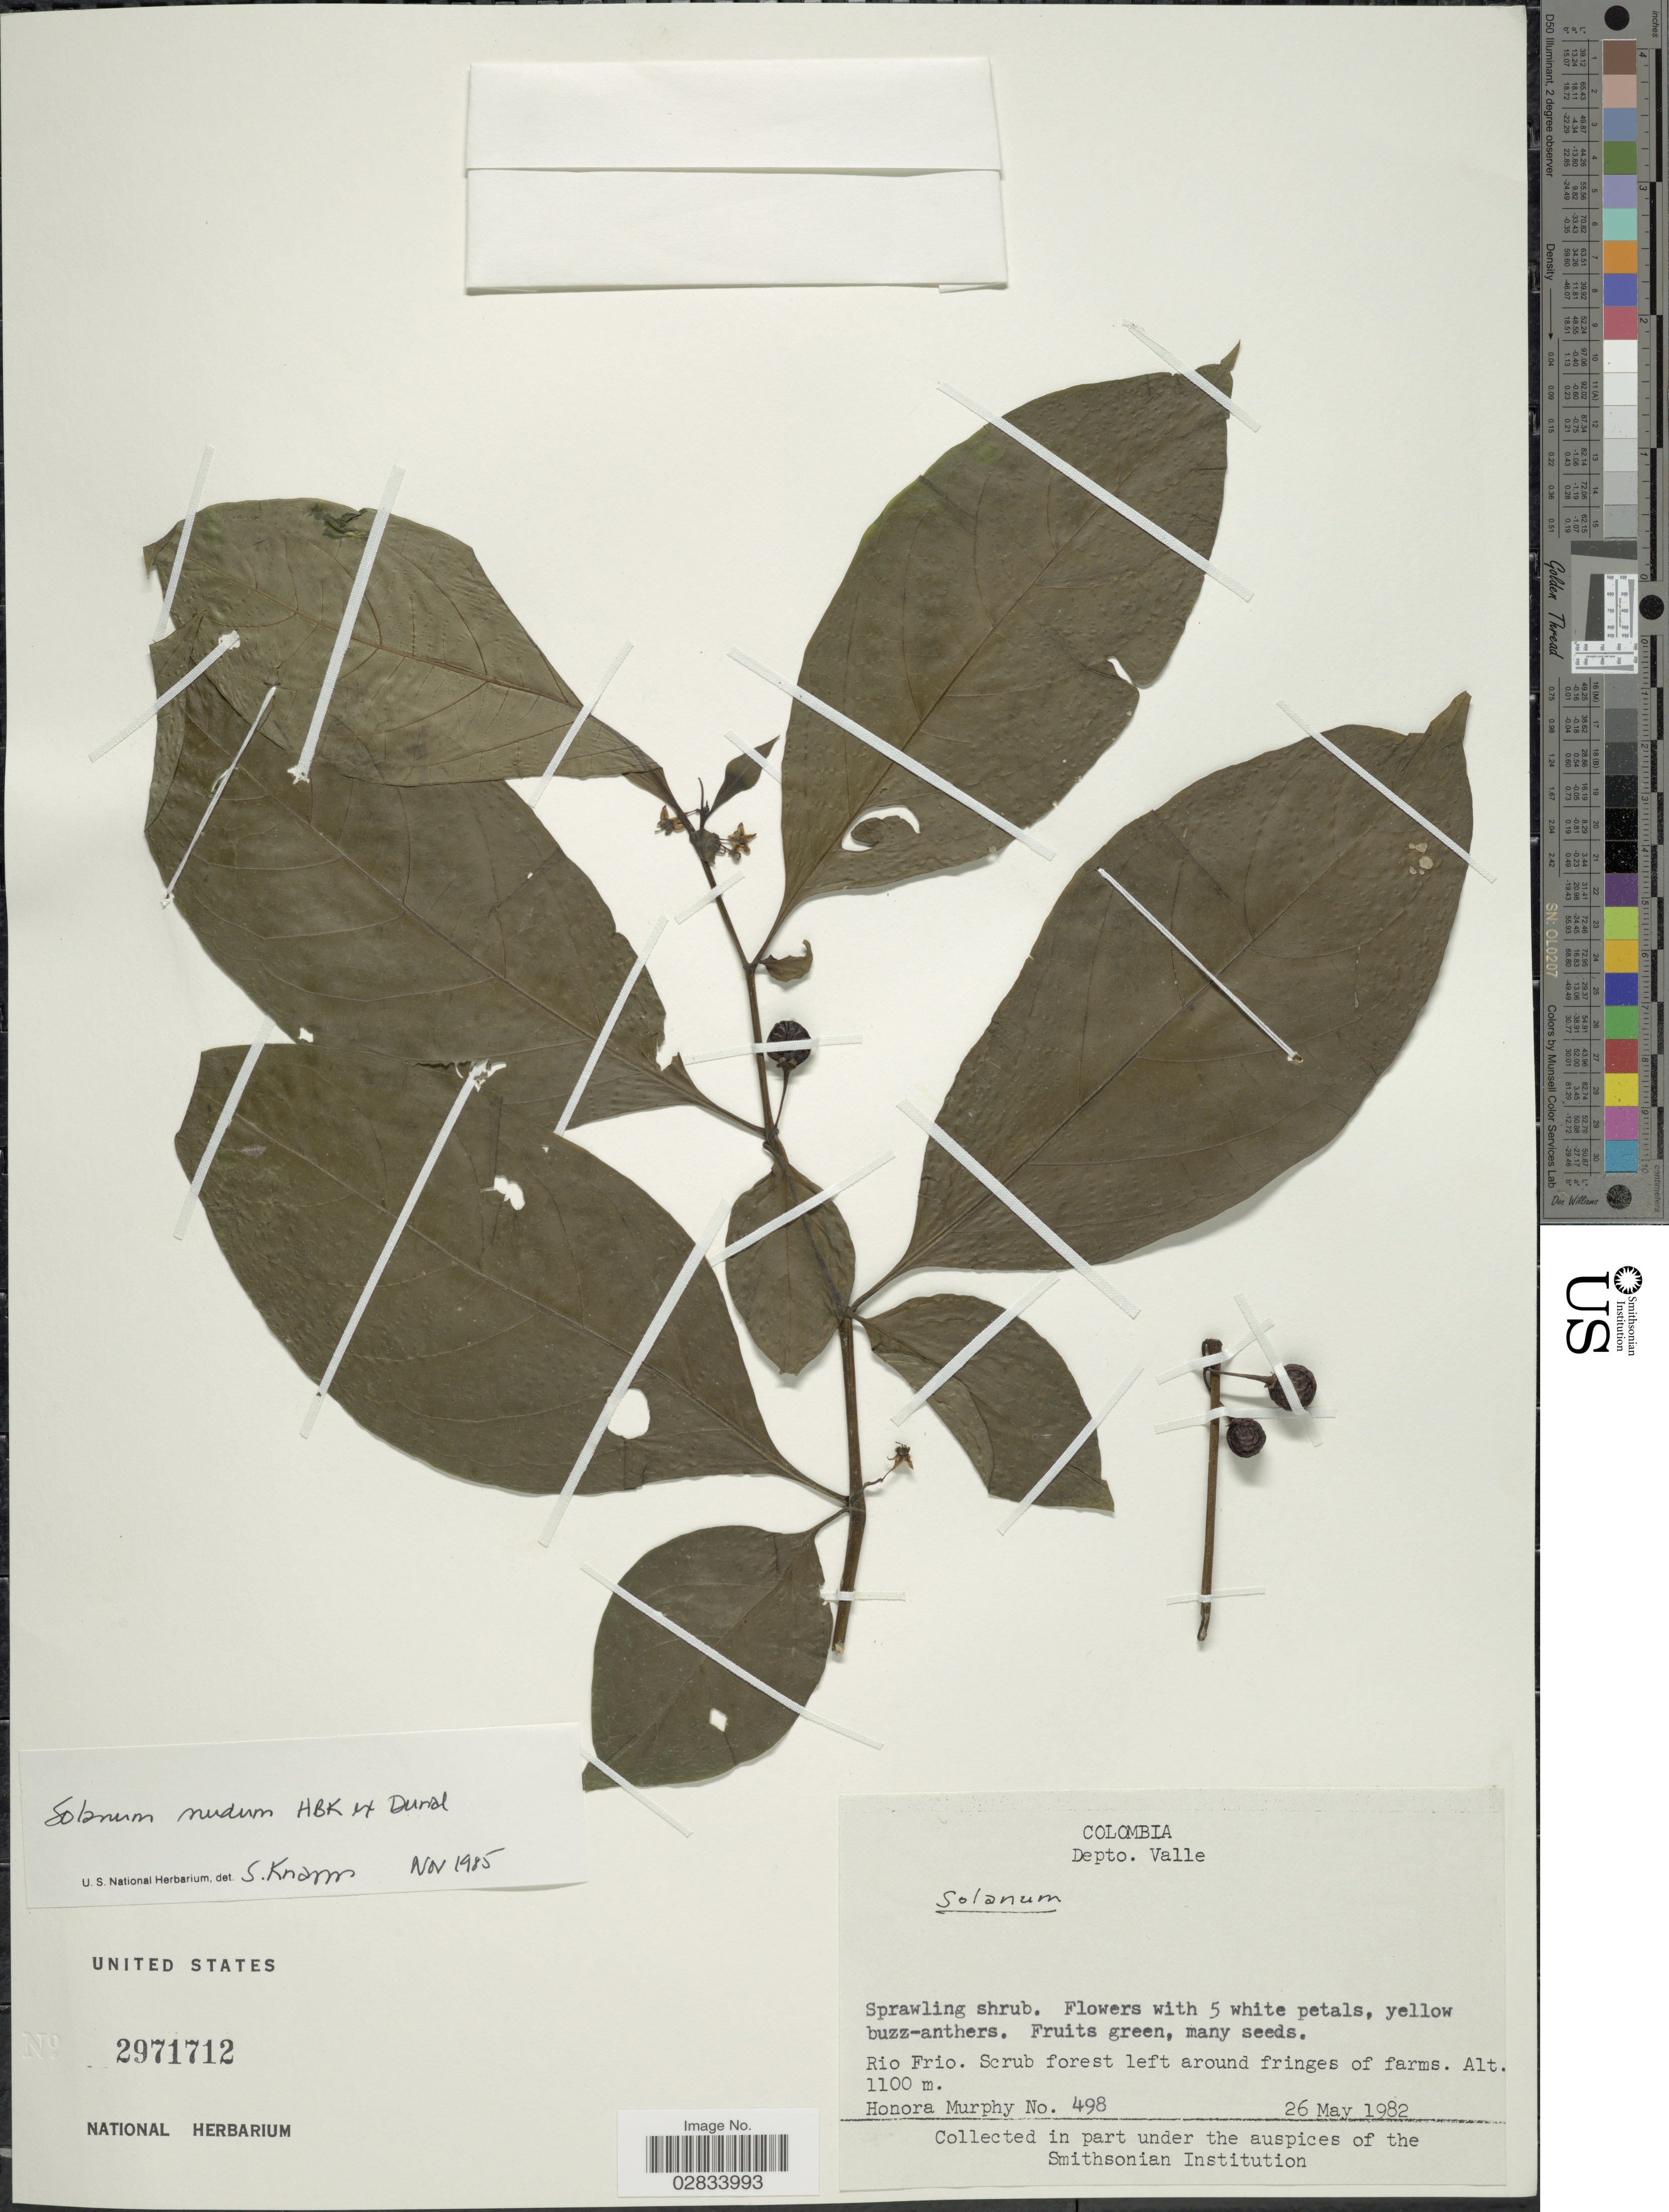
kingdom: Plantae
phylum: Tracheophyta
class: Magnoliopsida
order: Solanales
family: Solanaceae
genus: Solanum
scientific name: Solanum nudum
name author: Dunal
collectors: H. Murphy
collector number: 498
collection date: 1982-05-26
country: Colombia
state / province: Valle del Cauca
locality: Depto. Valle, Rio Frio, Scrub forest left around fringes of farms.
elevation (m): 1100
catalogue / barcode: US 2971712